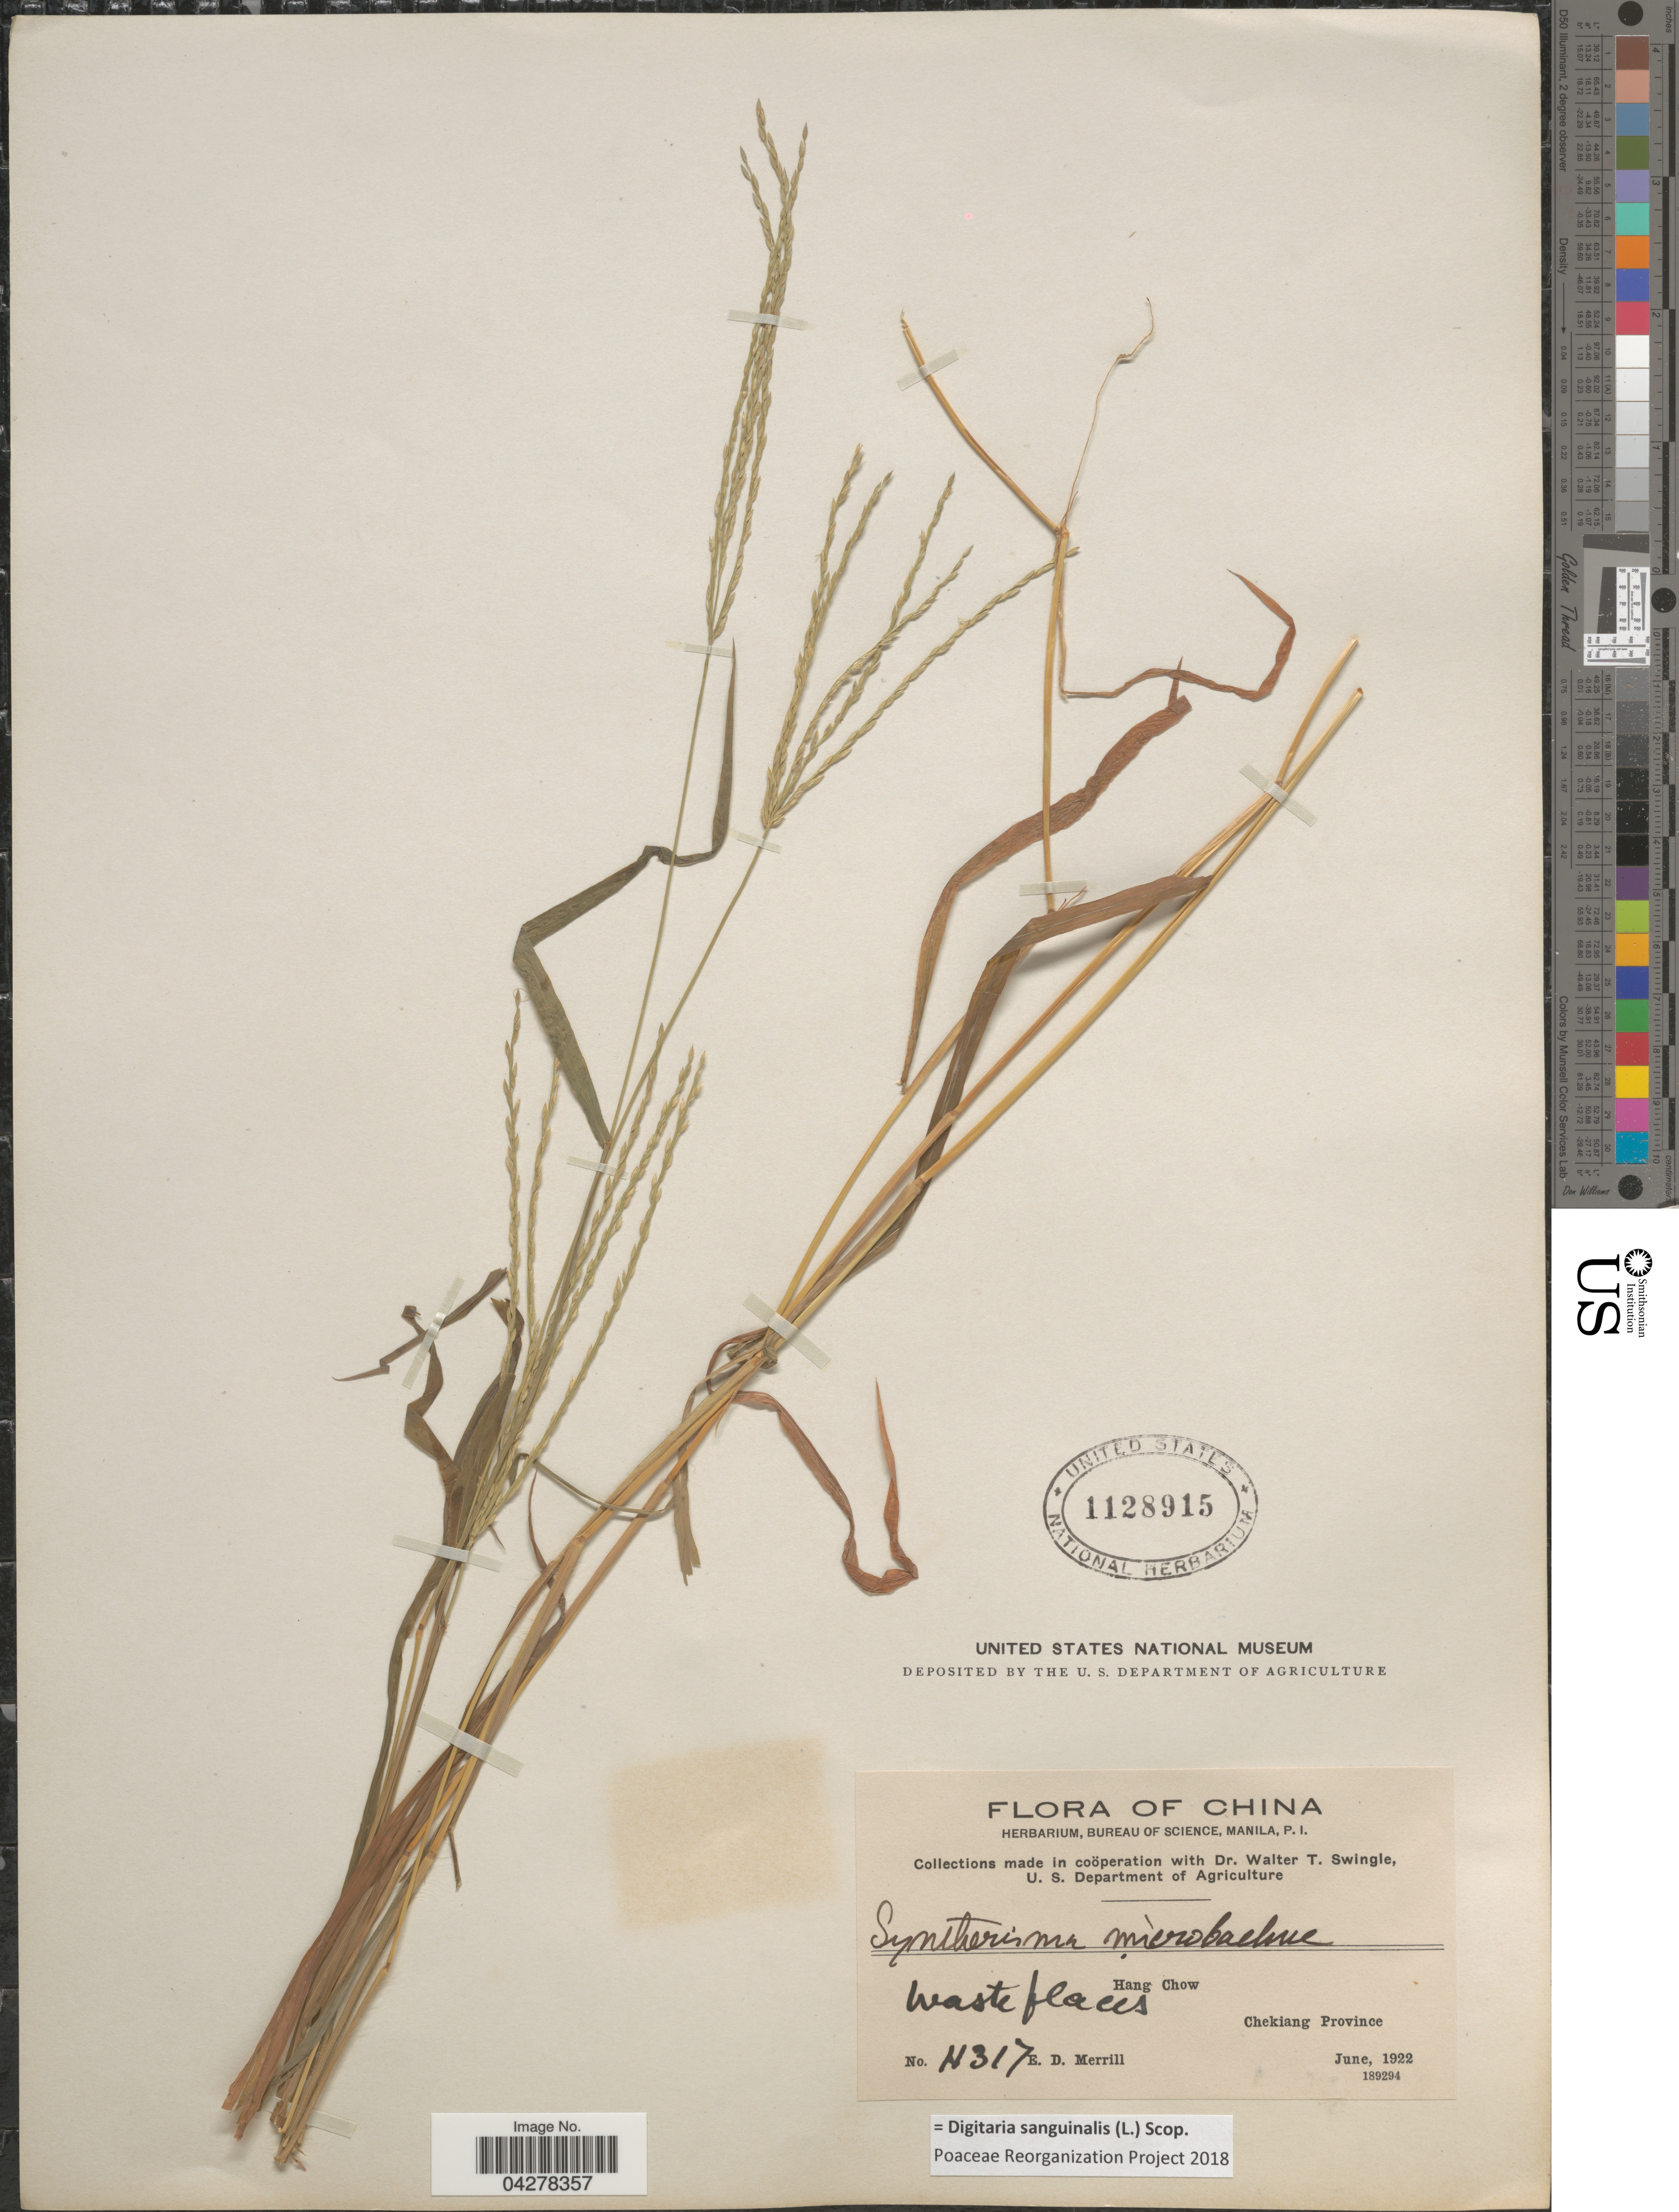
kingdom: Plantae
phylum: Tracheophyta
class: Liliopsida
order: Poales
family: Poaceae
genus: Digitaria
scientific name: Digitaria sanguinalis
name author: (L.) Scop.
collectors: E. D. Merrill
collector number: H317*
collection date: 1922-06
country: China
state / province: Zhejiang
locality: Hang Chow. waste places. Chekiang Province.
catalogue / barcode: US 1128915